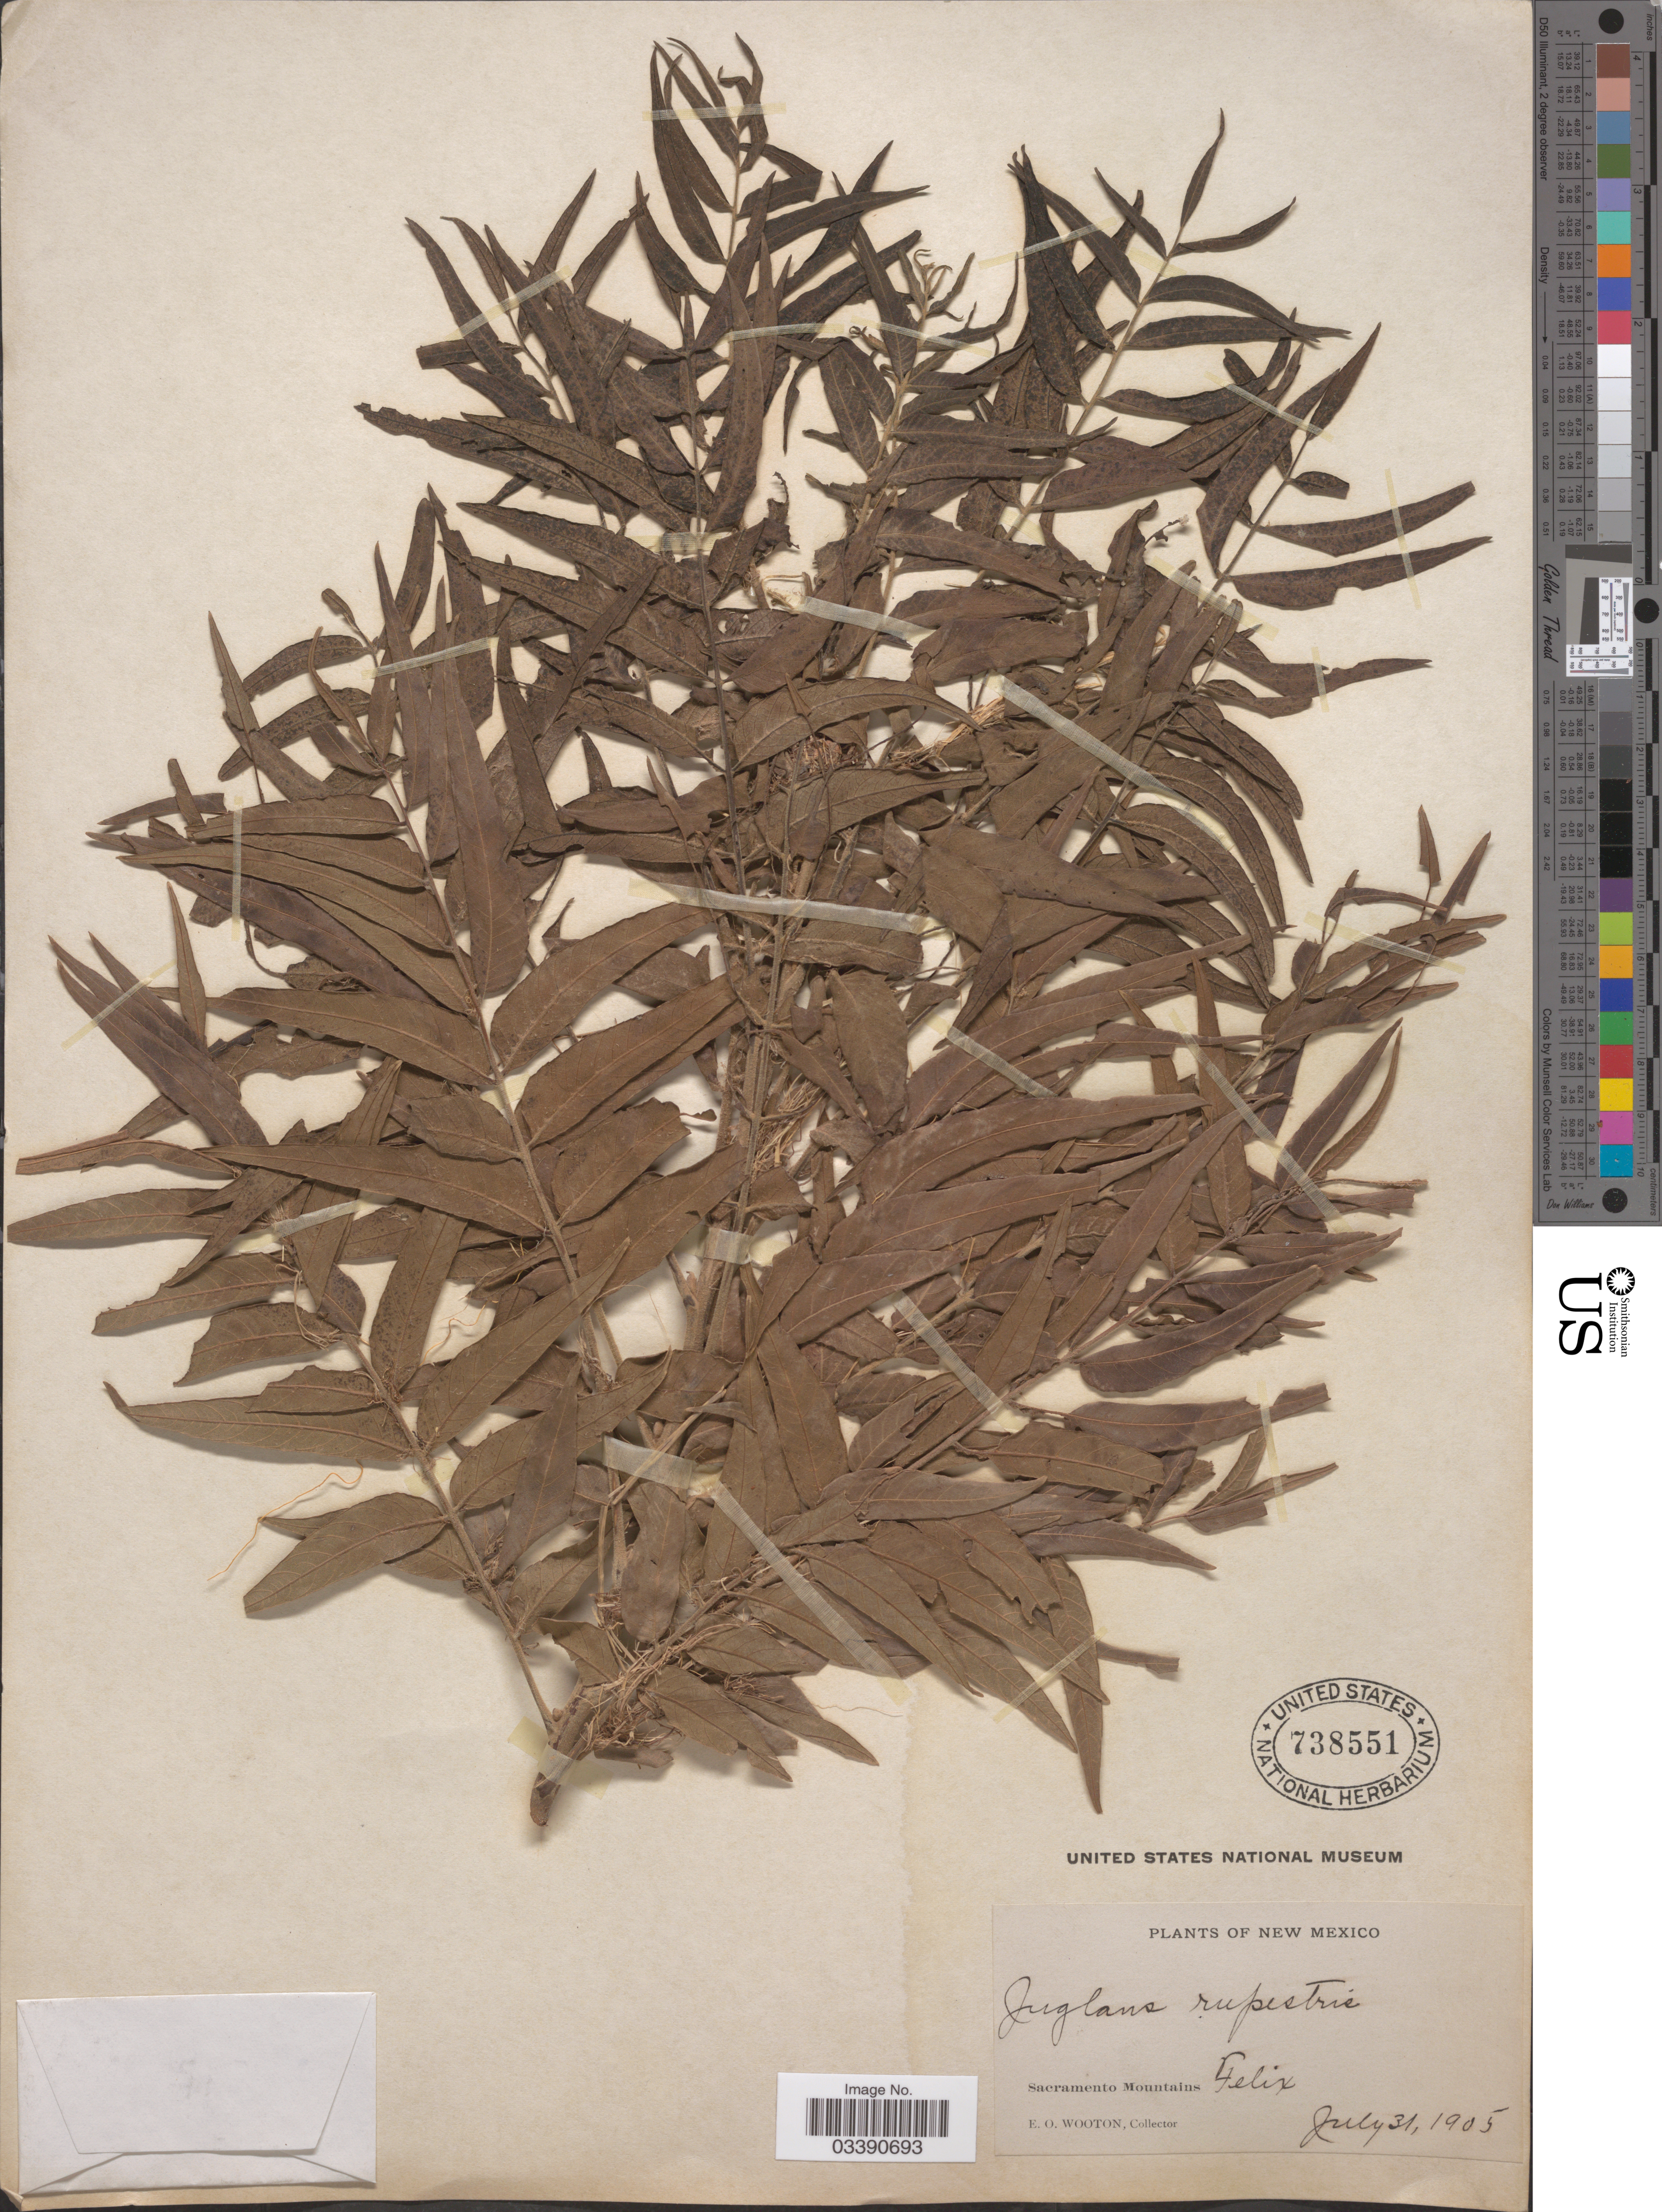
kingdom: Plantae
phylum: Tracheophyta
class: Magnoliopsida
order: Fagales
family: Juglandaceae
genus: Juglans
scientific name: Juglans microcarpa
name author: Berland. in Berland. & Chovell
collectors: E. O. Wooton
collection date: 1905-07-31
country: United States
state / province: New Mexico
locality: Sacramento Mountains. Felix.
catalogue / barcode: US 738551